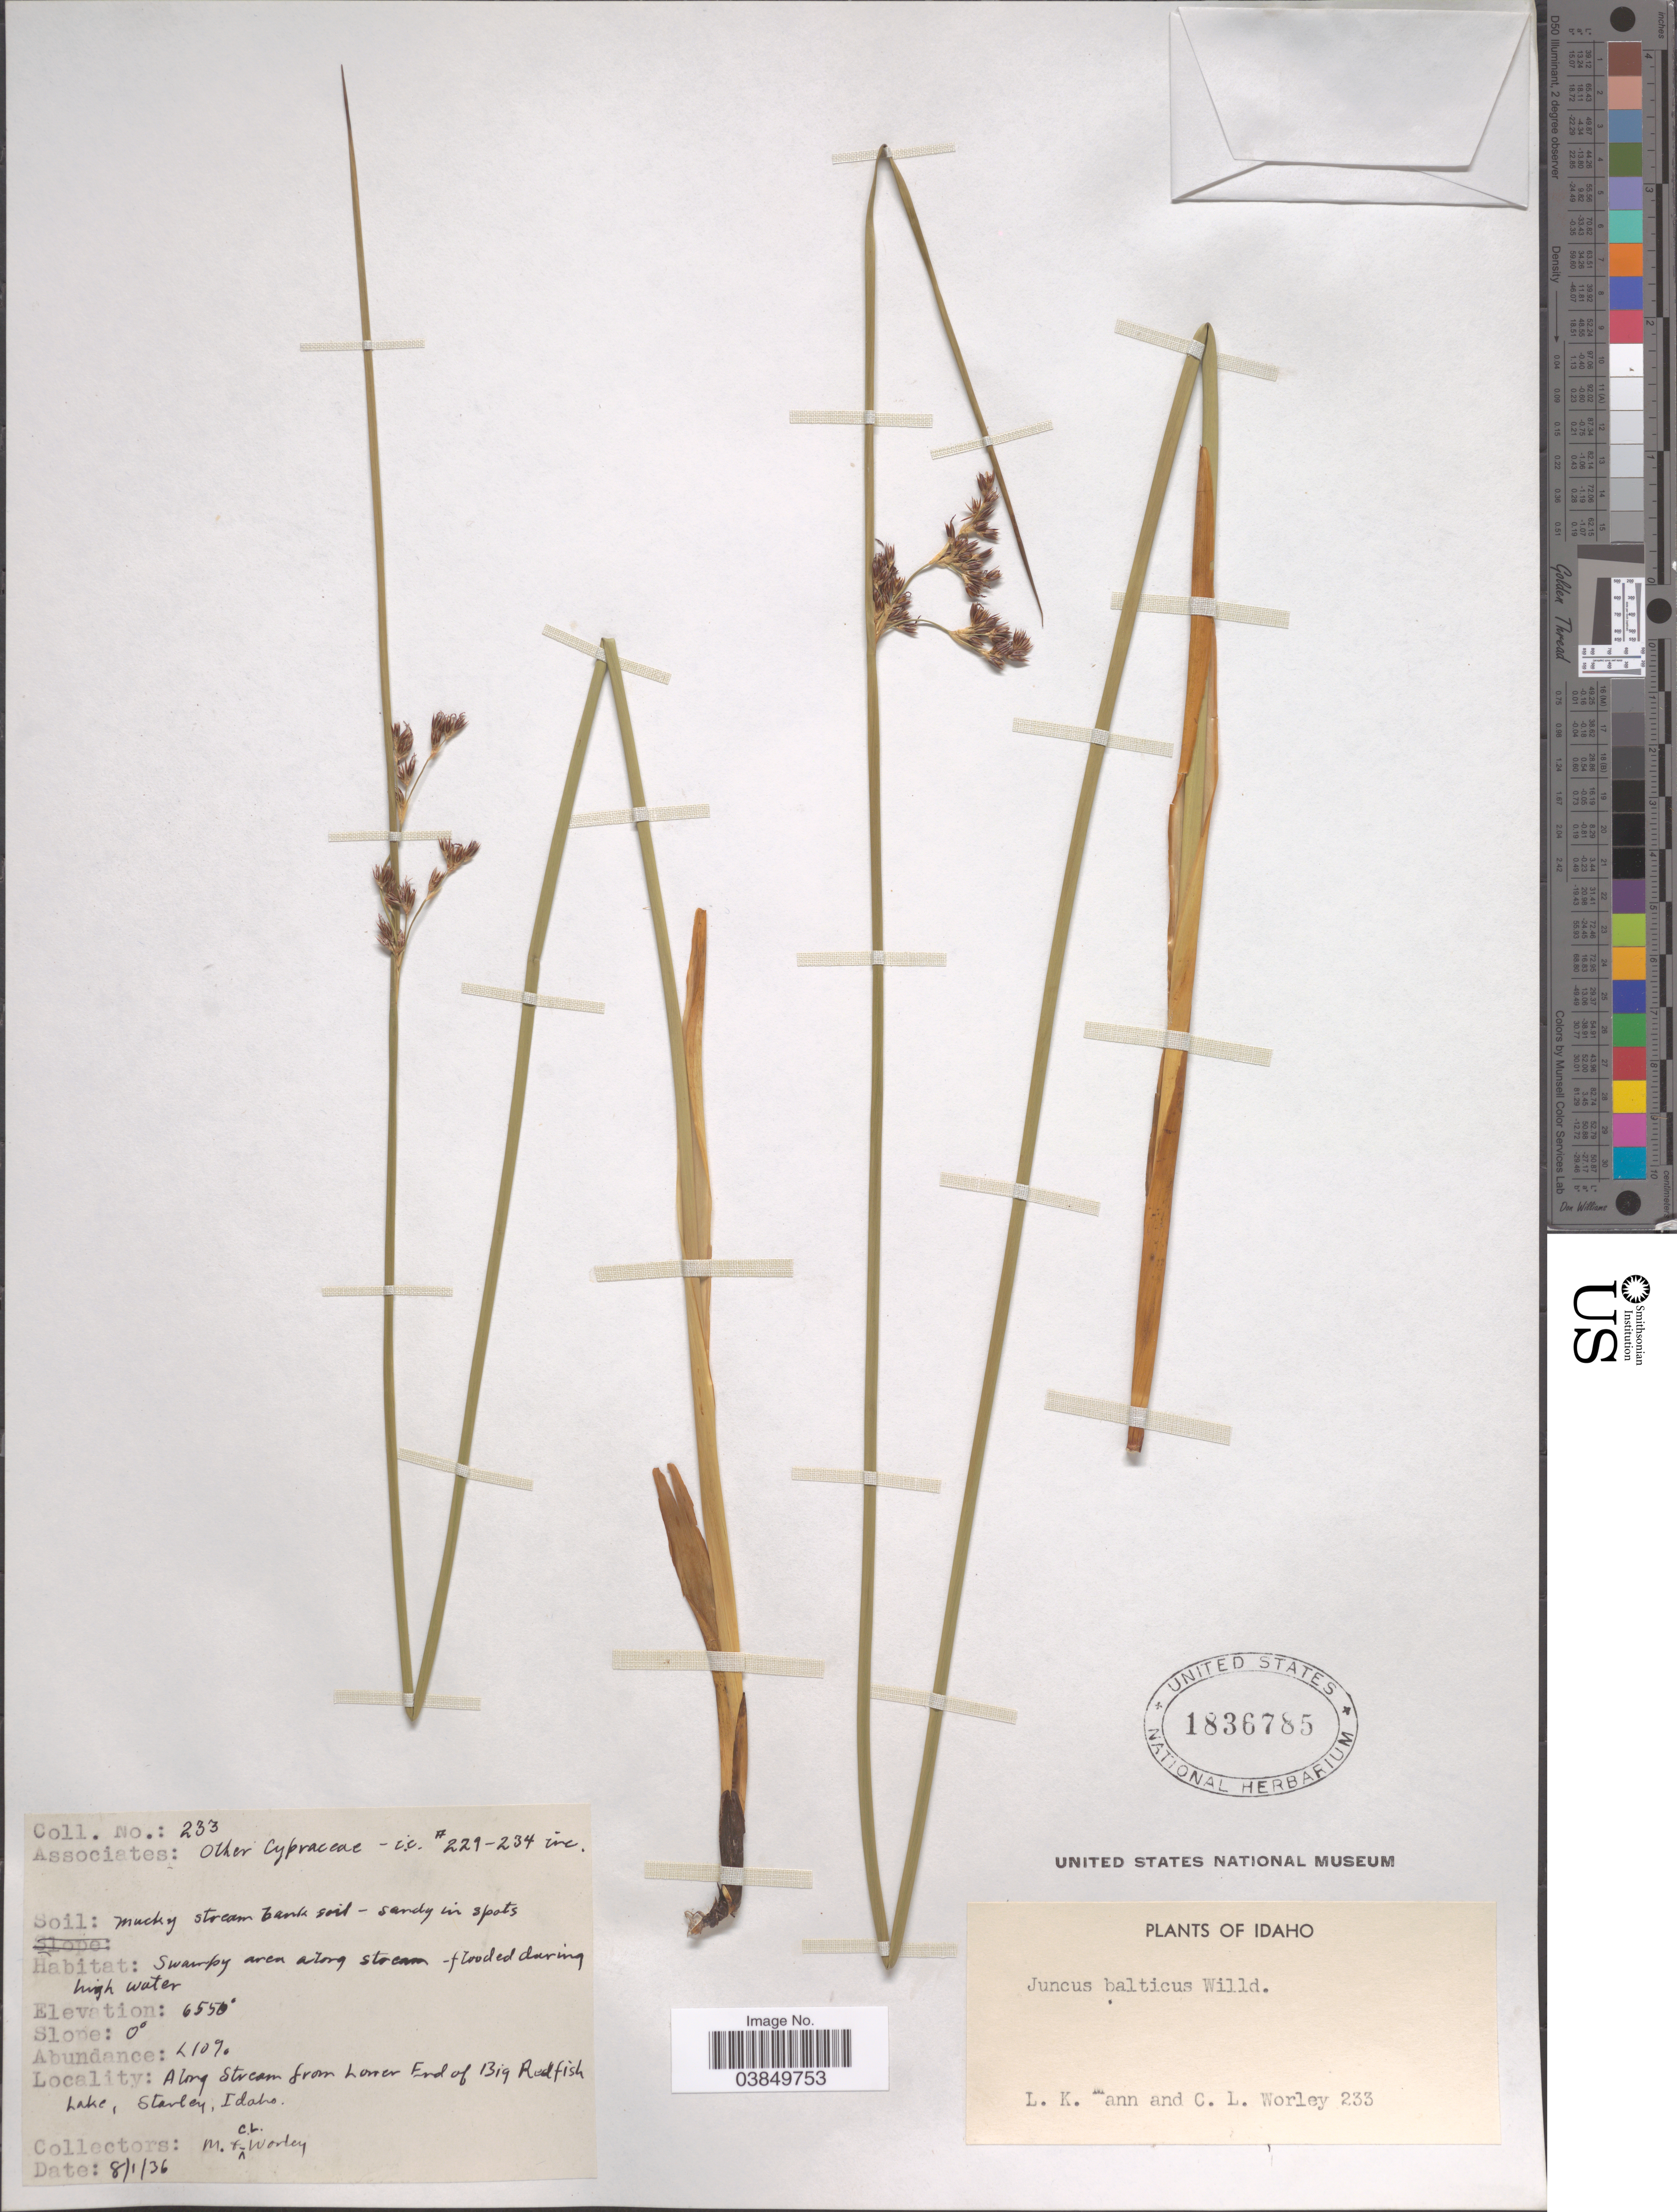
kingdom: Plantae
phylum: Tracheophyta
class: Liliopsida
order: Poales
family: Juncaceae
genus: Juncus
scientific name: Juncus balticus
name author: Willd.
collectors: L. K. Mann & C. Worley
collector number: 233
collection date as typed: Transcribed d/m/y: 1/8/36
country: United States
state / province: Idaho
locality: Along Stream from Lower End of Big Redfish Lake, Stanley.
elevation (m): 1996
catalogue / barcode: US 1836785